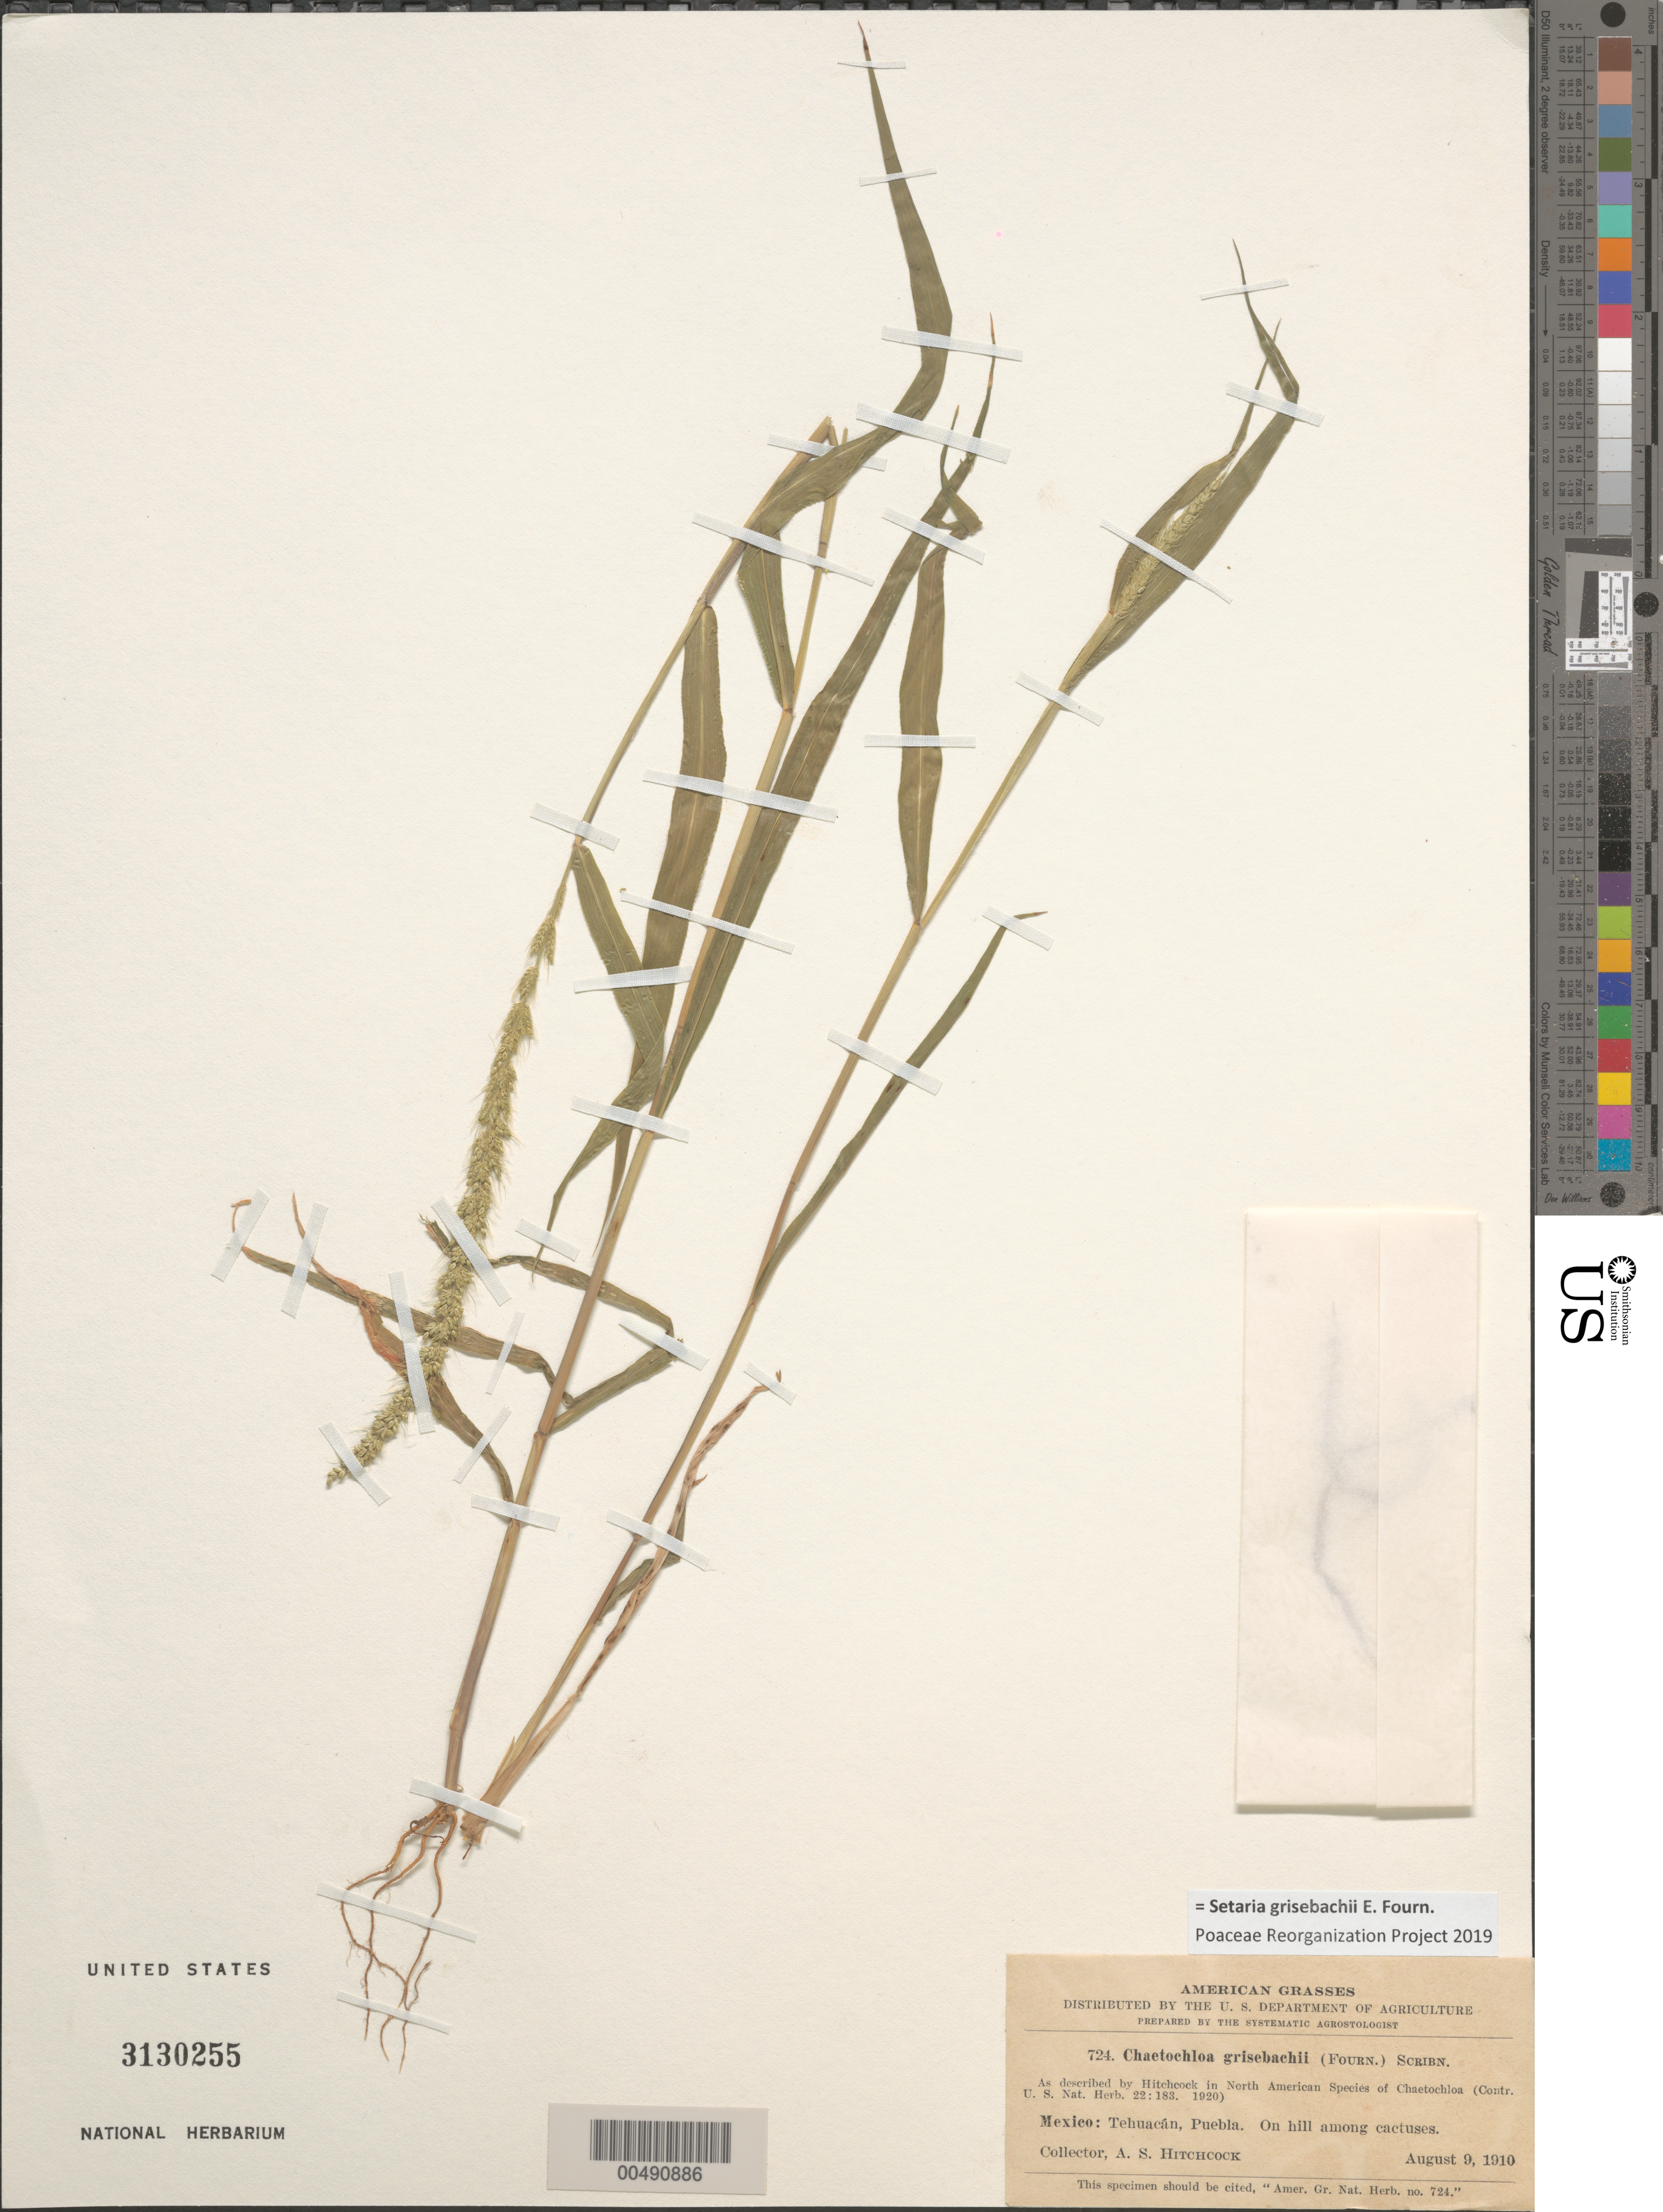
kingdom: Plantae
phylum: Tracheophyta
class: Liliopsida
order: Poales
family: Poaceae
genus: Setaria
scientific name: Setaria grisebachii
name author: E. Fourn.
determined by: Poaceae Reorganization Project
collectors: A. S. Hitchcock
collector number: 724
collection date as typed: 9 Aug 1910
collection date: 1910-08-09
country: Mexico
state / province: Puebla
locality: Tehuacán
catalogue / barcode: US 3130255